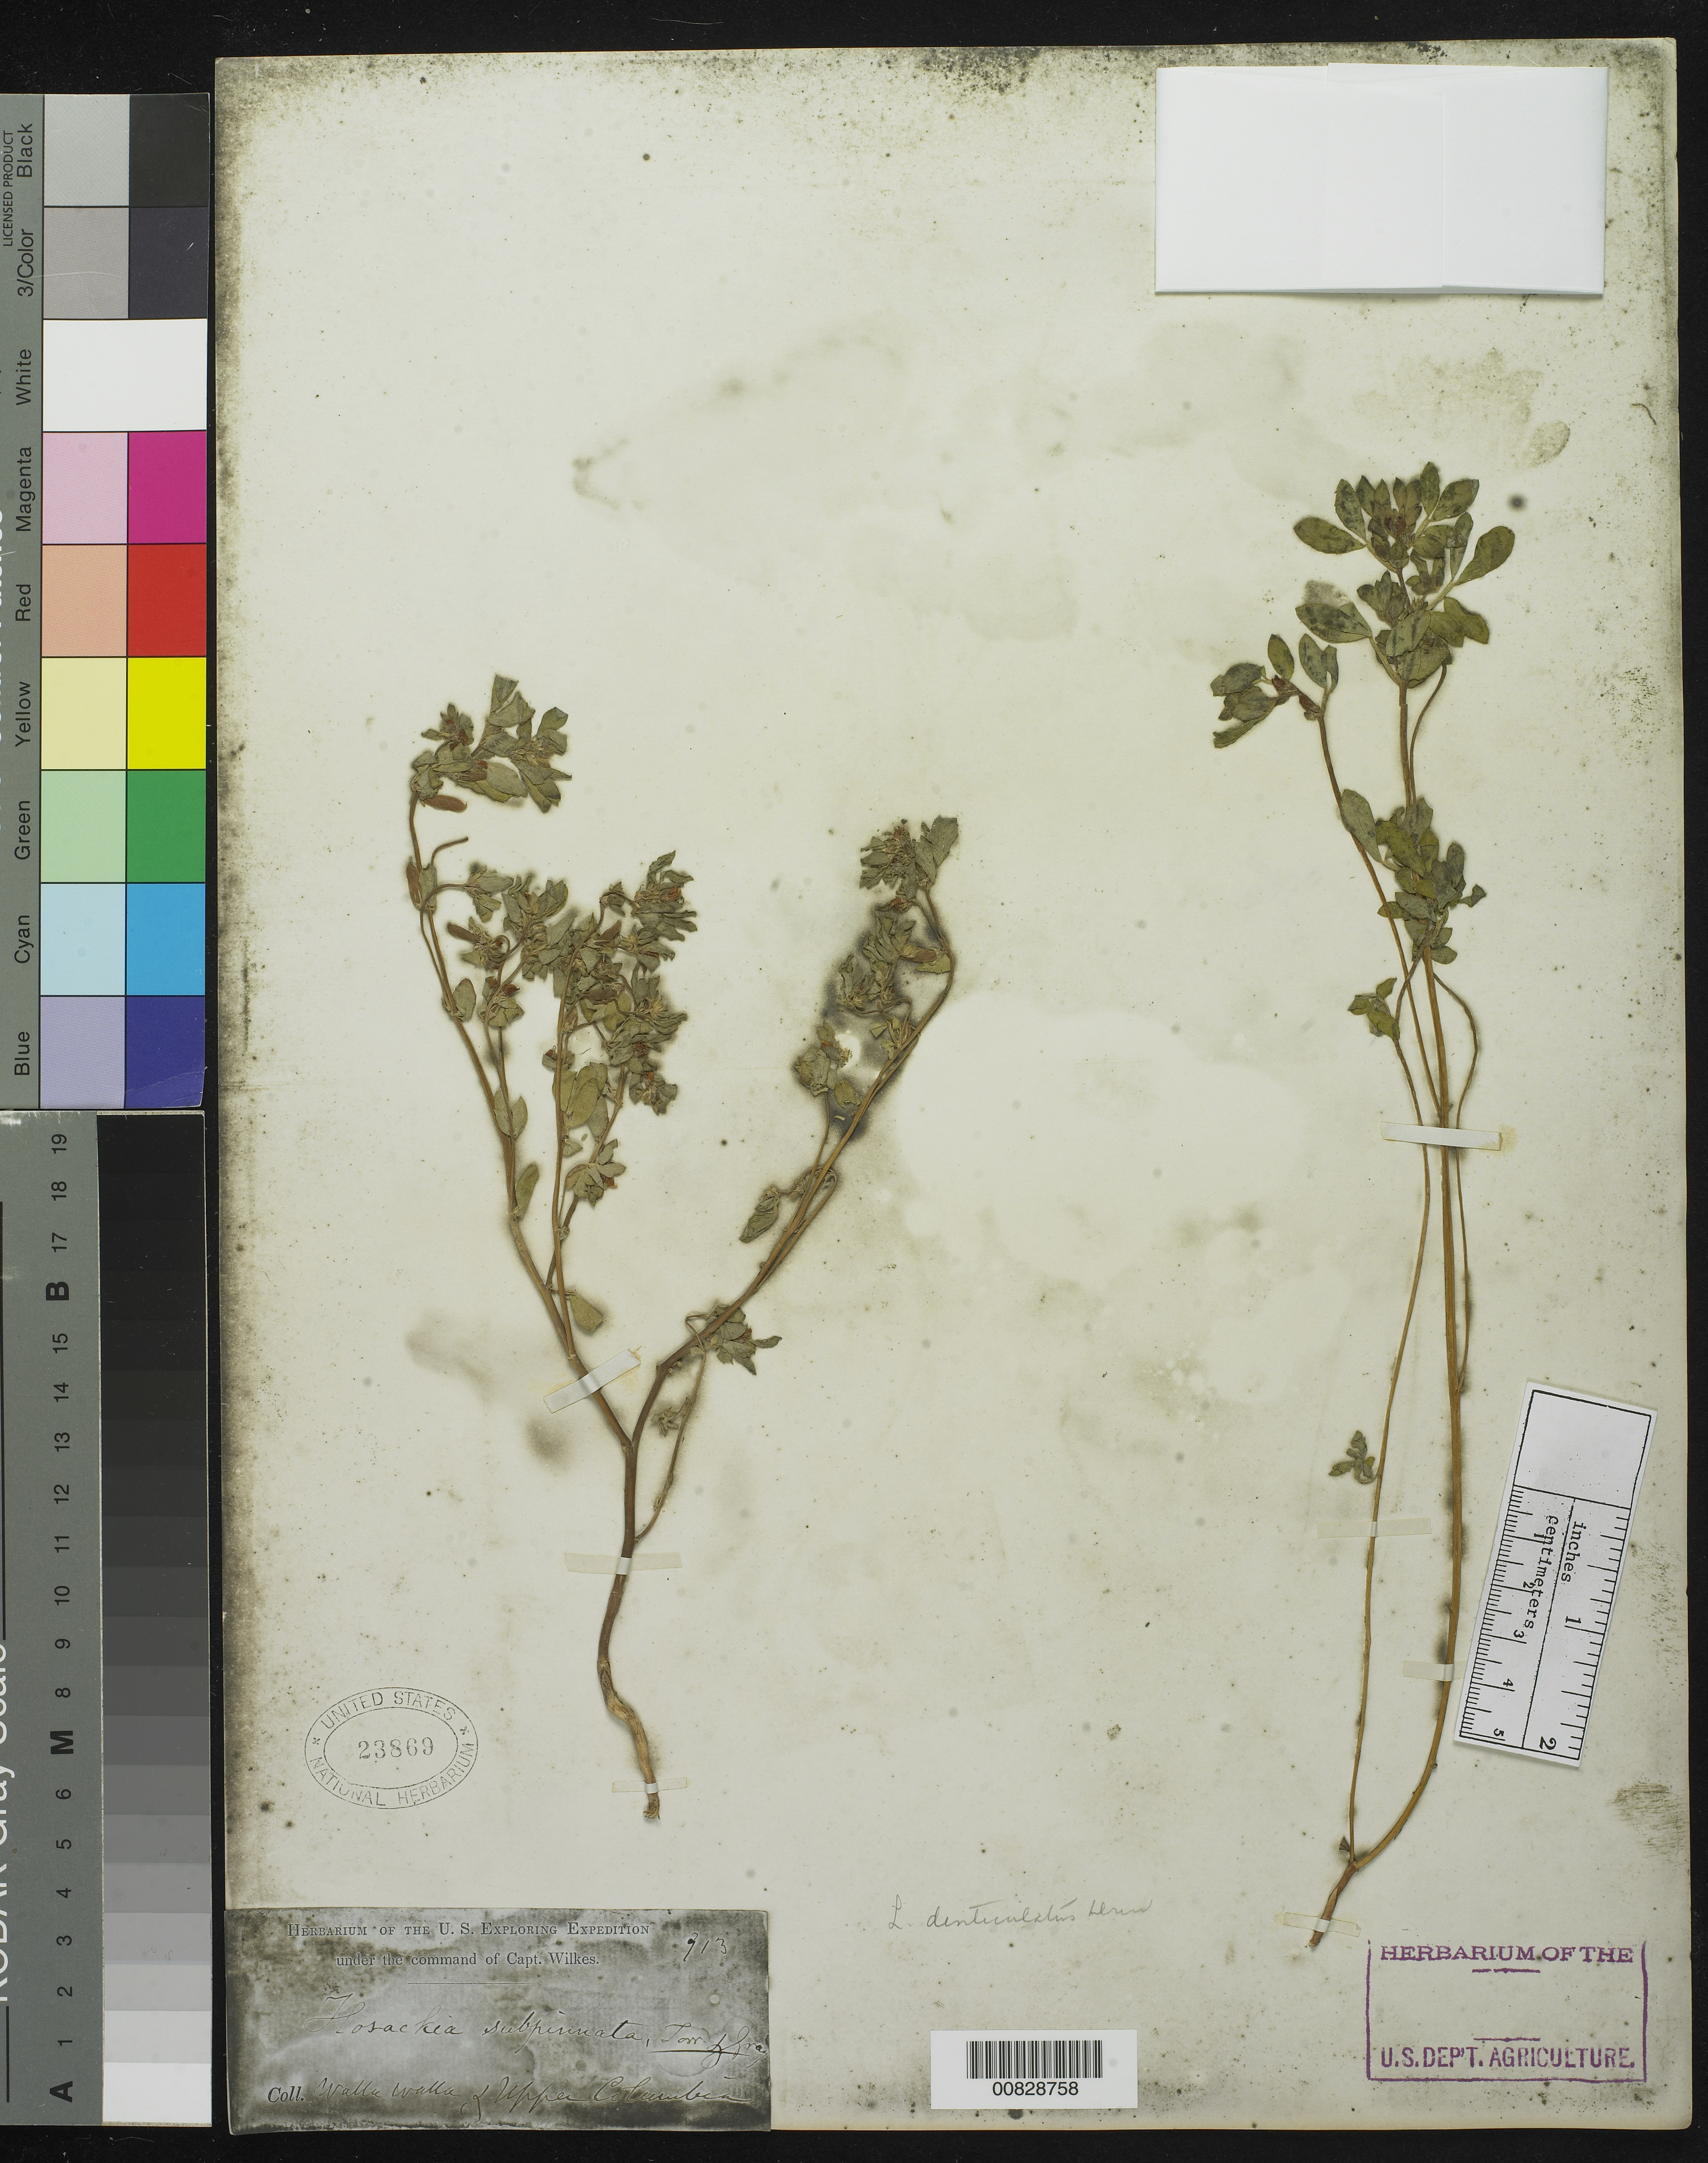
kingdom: Plantae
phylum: Tracheophyta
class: Magnoliopsida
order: Fabales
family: Fabaceae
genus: Acmispon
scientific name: Acmispon denticulatus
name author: (Drew) D.D. Sokoloff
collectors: Wilkes Explor. Exped.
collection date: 1838/1842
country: United States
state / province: Washington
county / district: Walla Walla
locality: Walla Walla, Upper Columbia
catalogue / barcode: US 23869